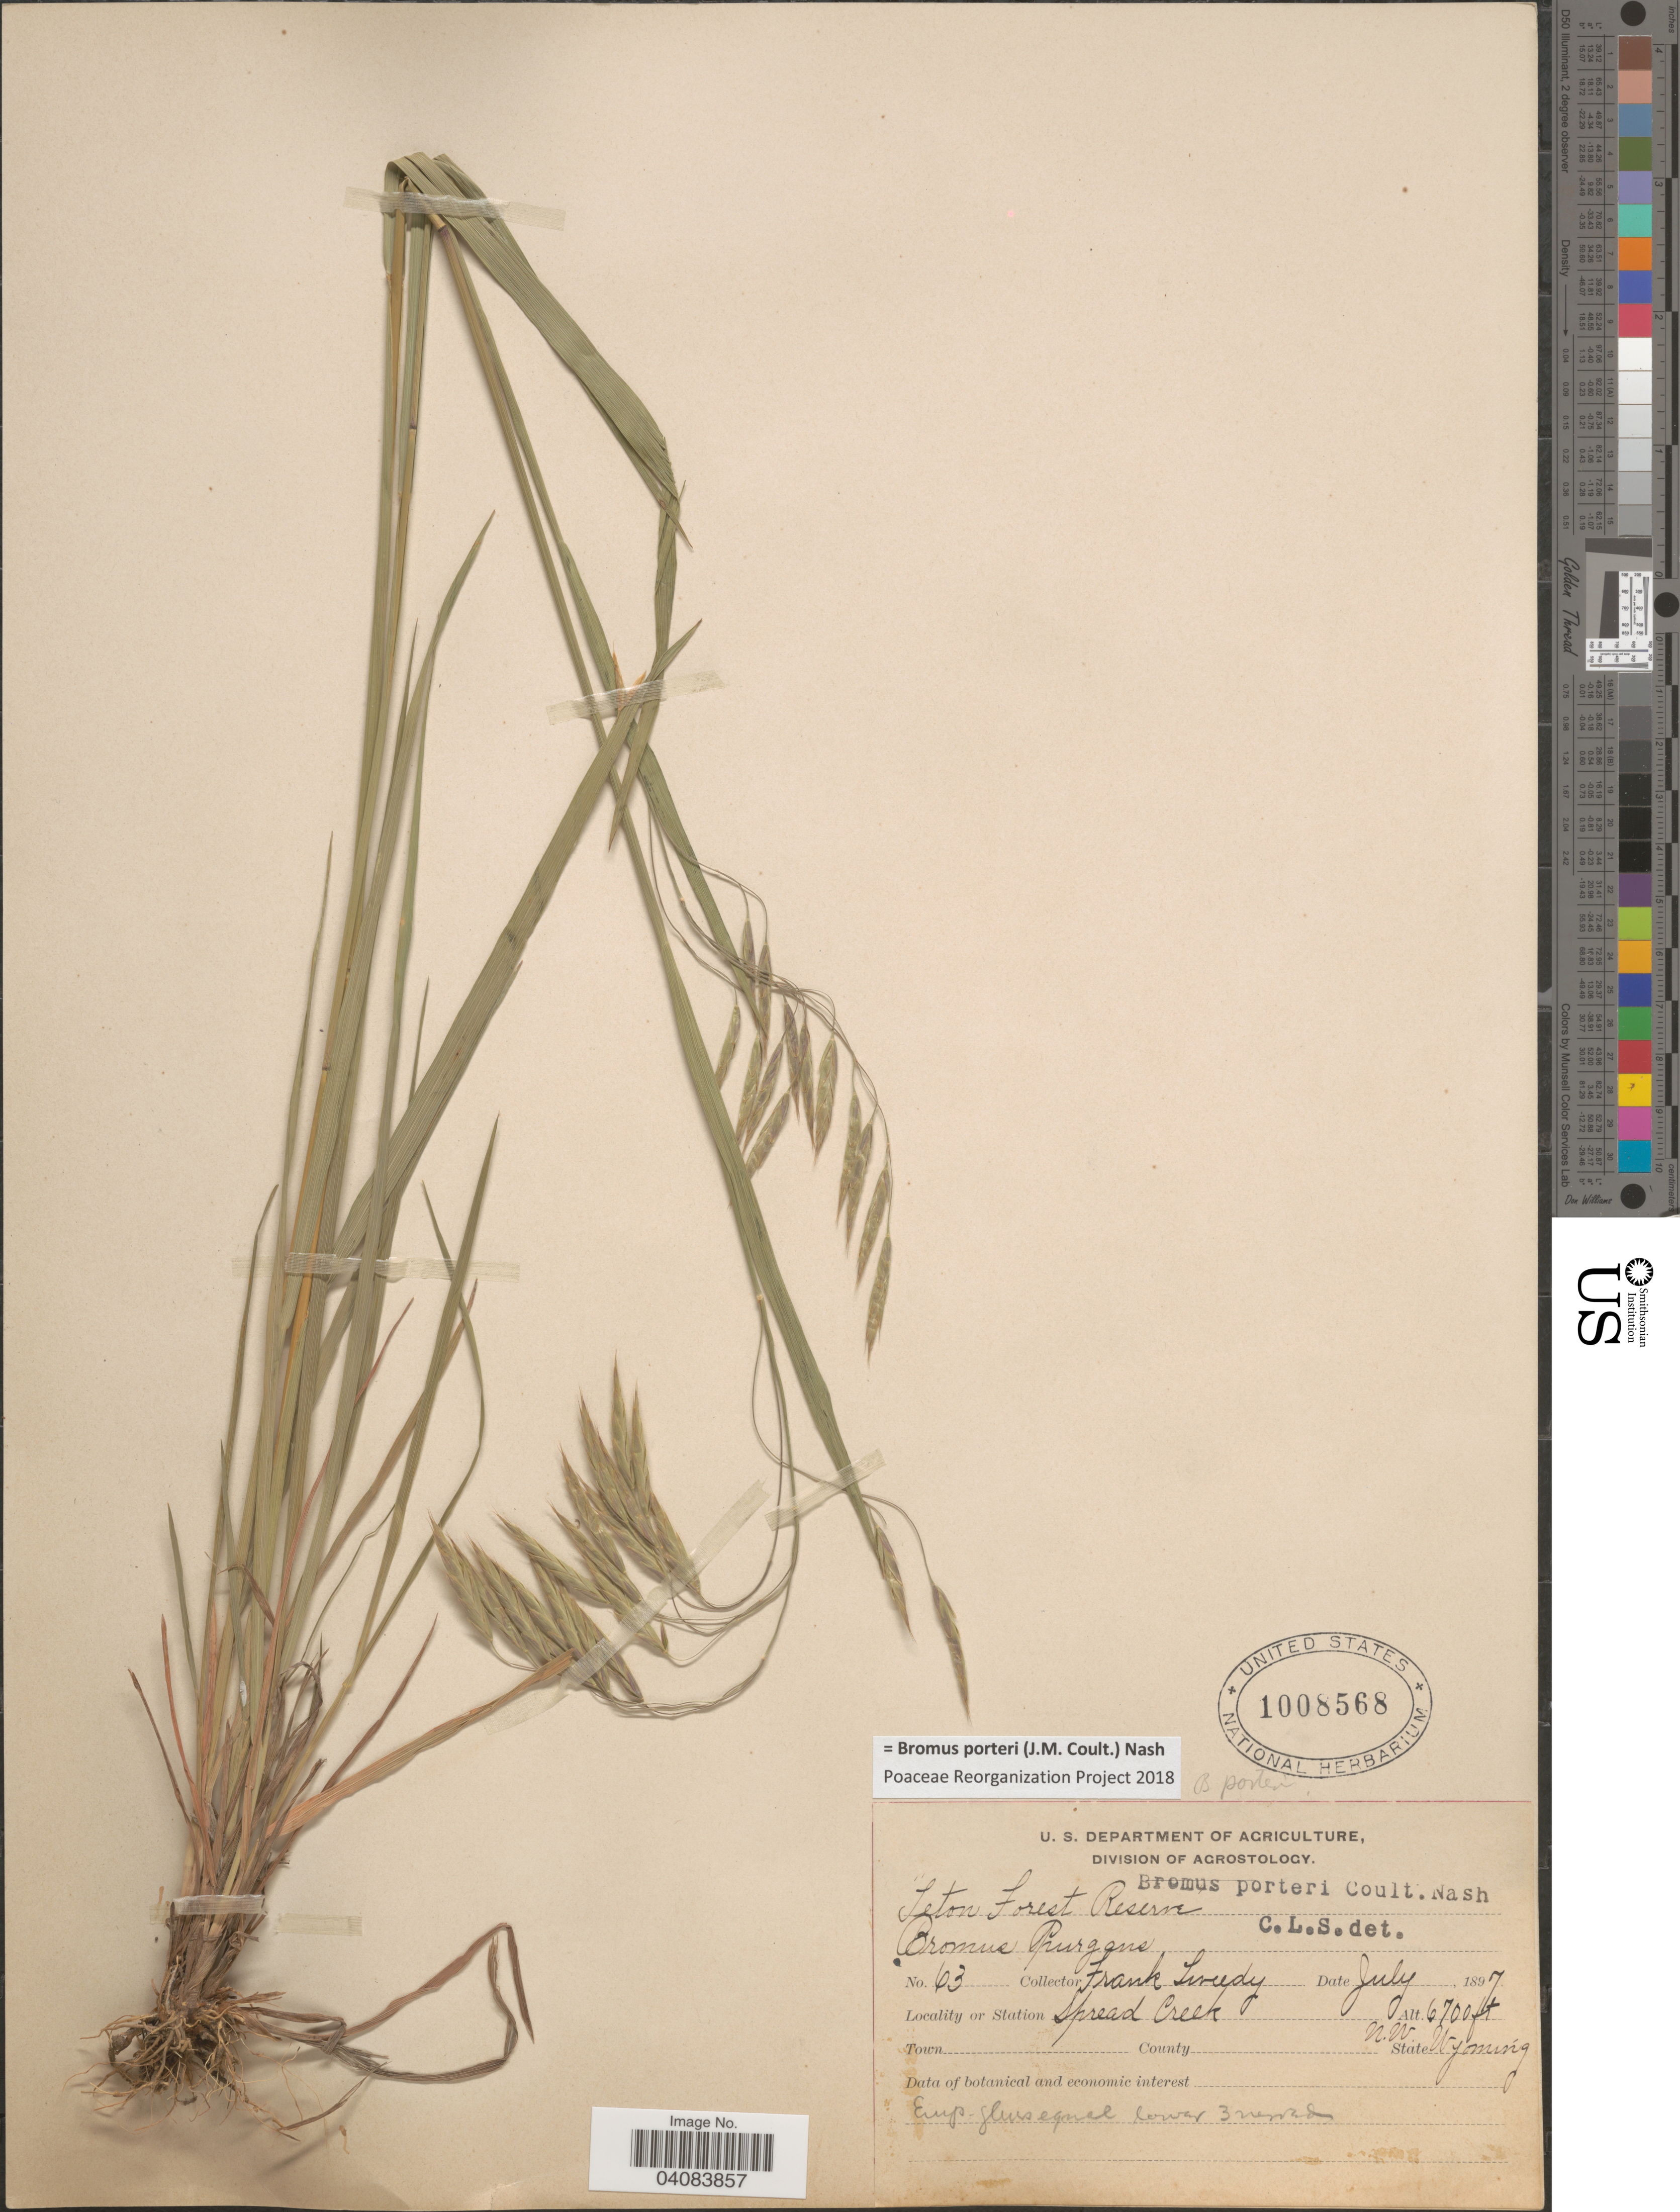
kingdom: Plantae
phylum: Tracheophyta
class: Liliopsida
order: Poales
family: Poaceae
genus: Bromus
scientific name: Bromus porteri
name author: (J.M. Coult.) Nash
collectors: F. Tweedy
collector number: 63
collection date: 1897-07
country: United States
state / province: Wyoming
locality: Spread Creek. N.W. Wyoming.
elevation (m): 2042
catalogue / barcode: US 1008568